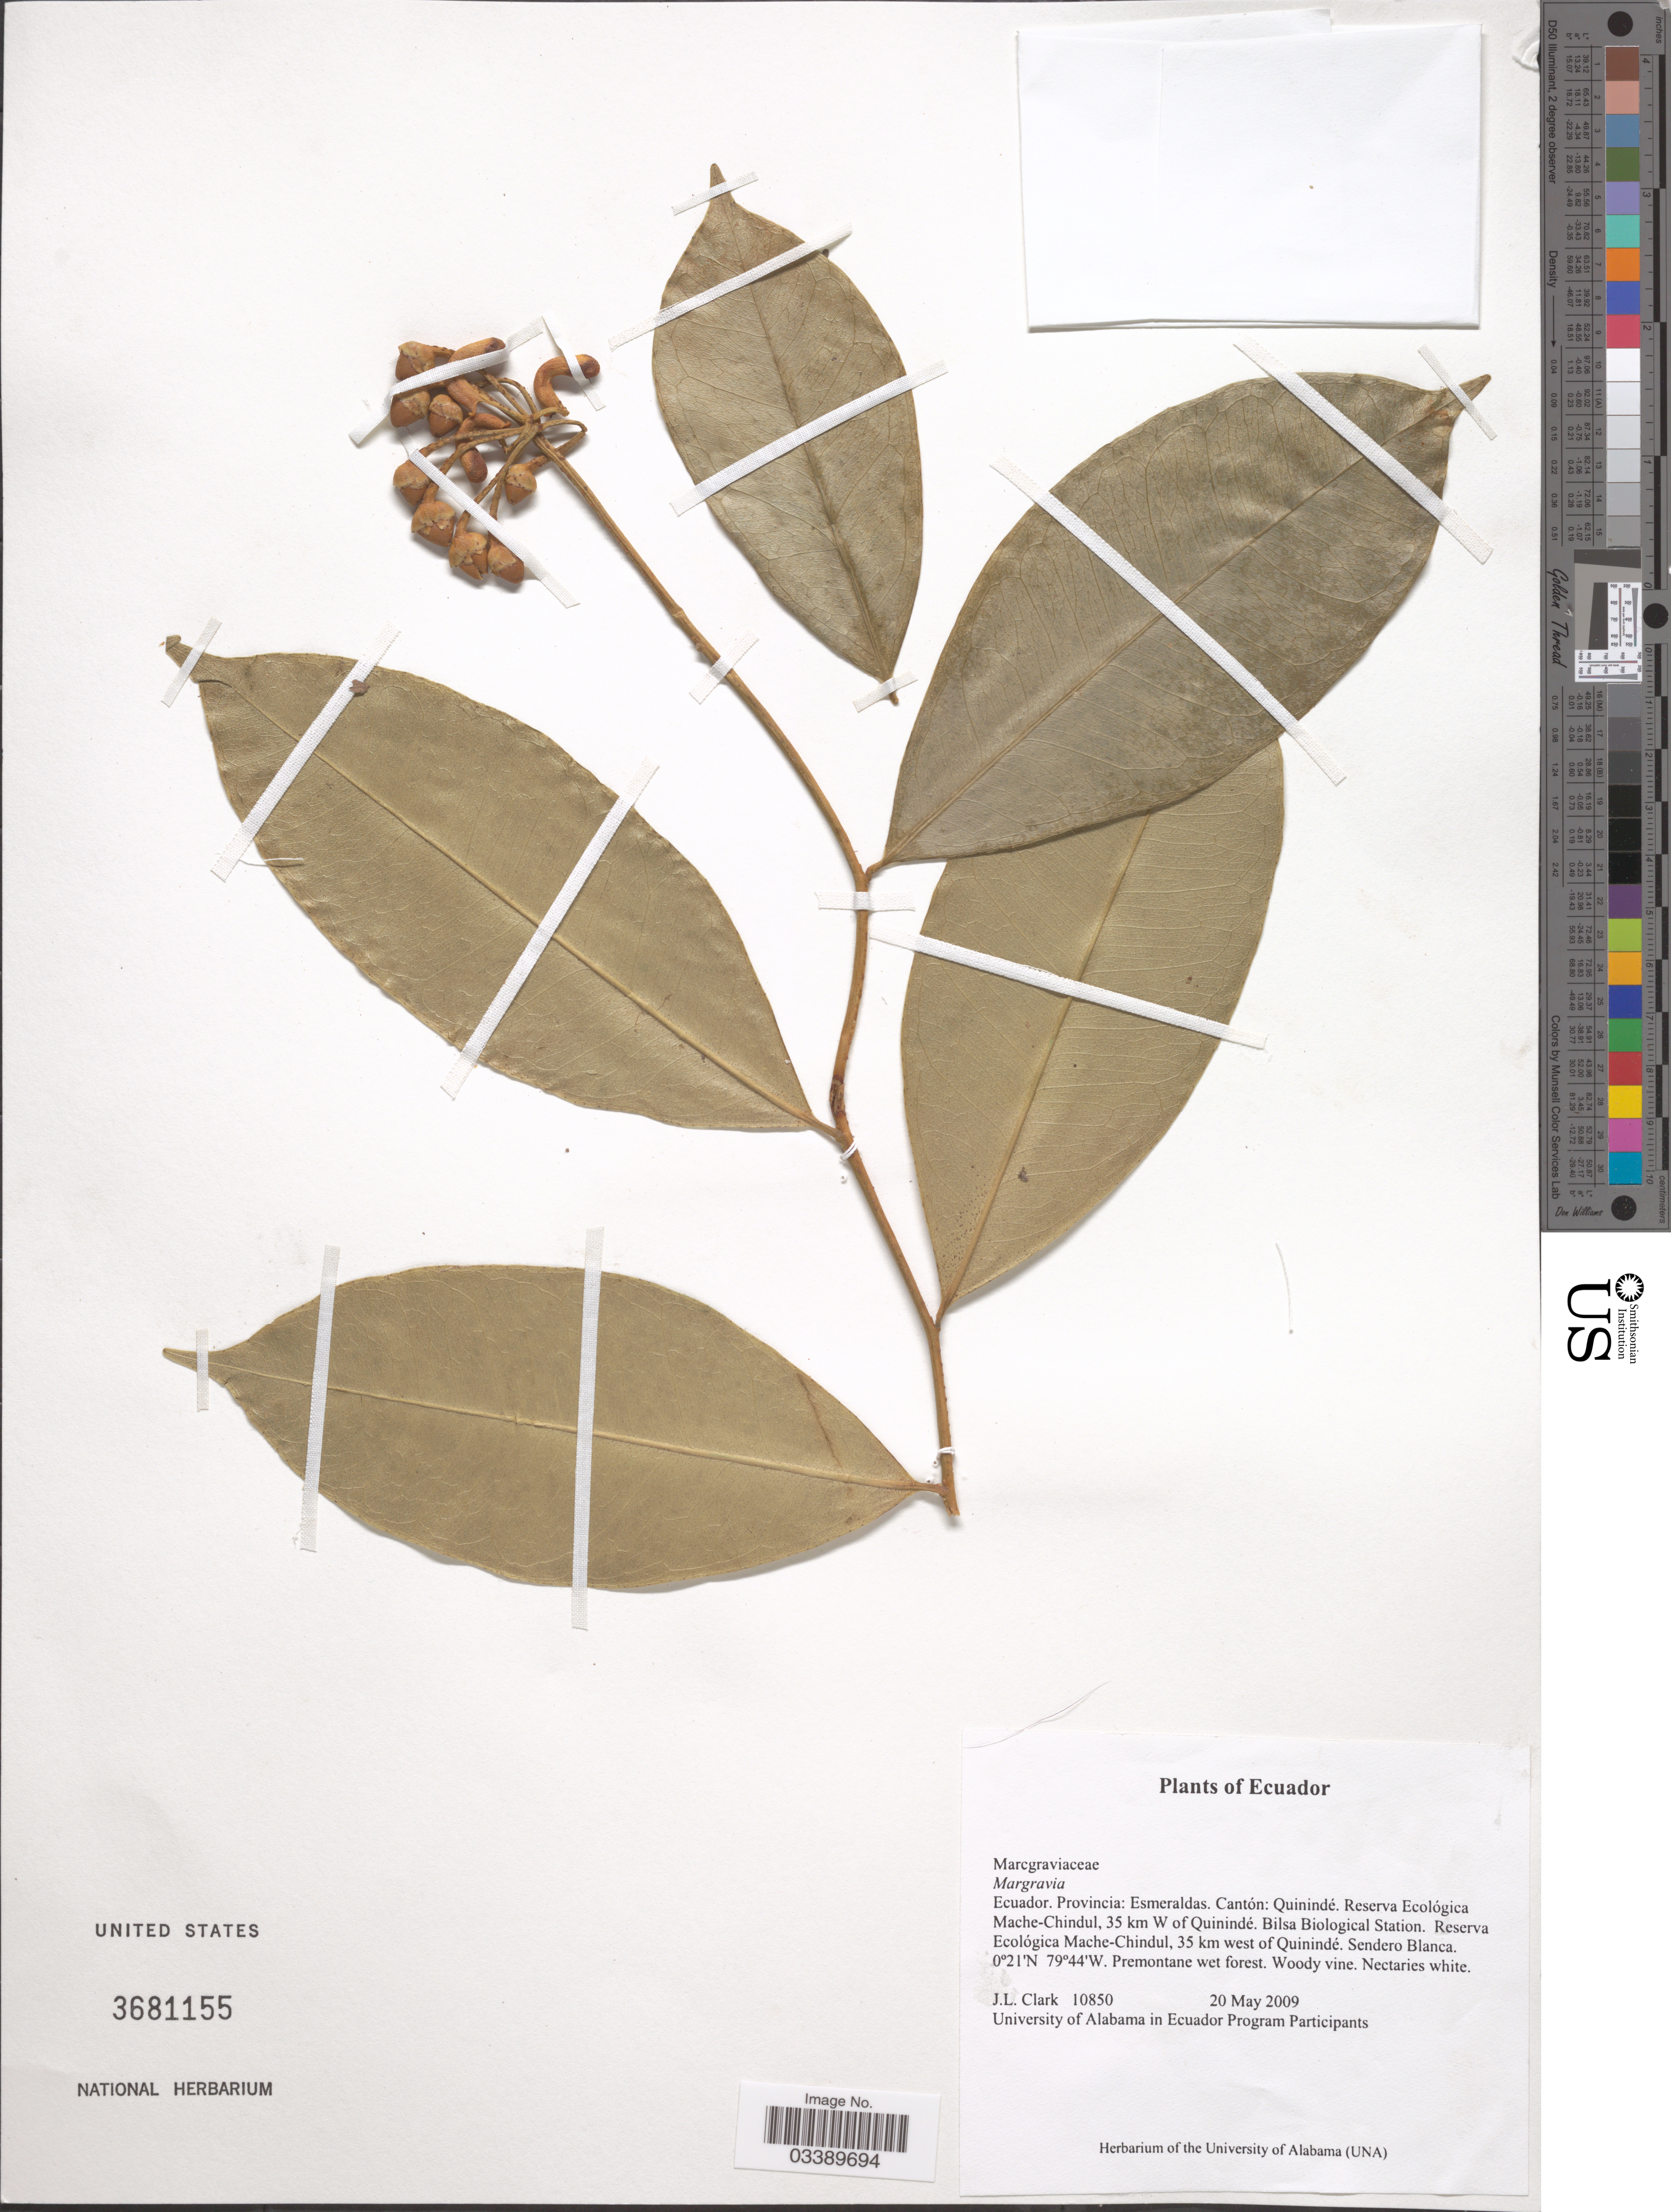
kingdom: Plantae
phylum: Tracheophyta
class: Magnoliopsida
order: Ericales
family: Marcgraviaceae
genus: Marcgravia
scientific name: Marcgravia sp.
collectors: J. L. Clark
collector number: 10850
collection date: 2009-05-20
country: Ecuador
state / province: Esmeraldas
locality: Cantón: Quinindé. Reserva Ecológica Mache-Chindul, 35 km W of Quinindé. Bilsa Biological Station. Reserva Ecológica Mache-Chindul, 35 km west of Quinindé. Sendero Blanca.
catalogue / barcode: US 3681155